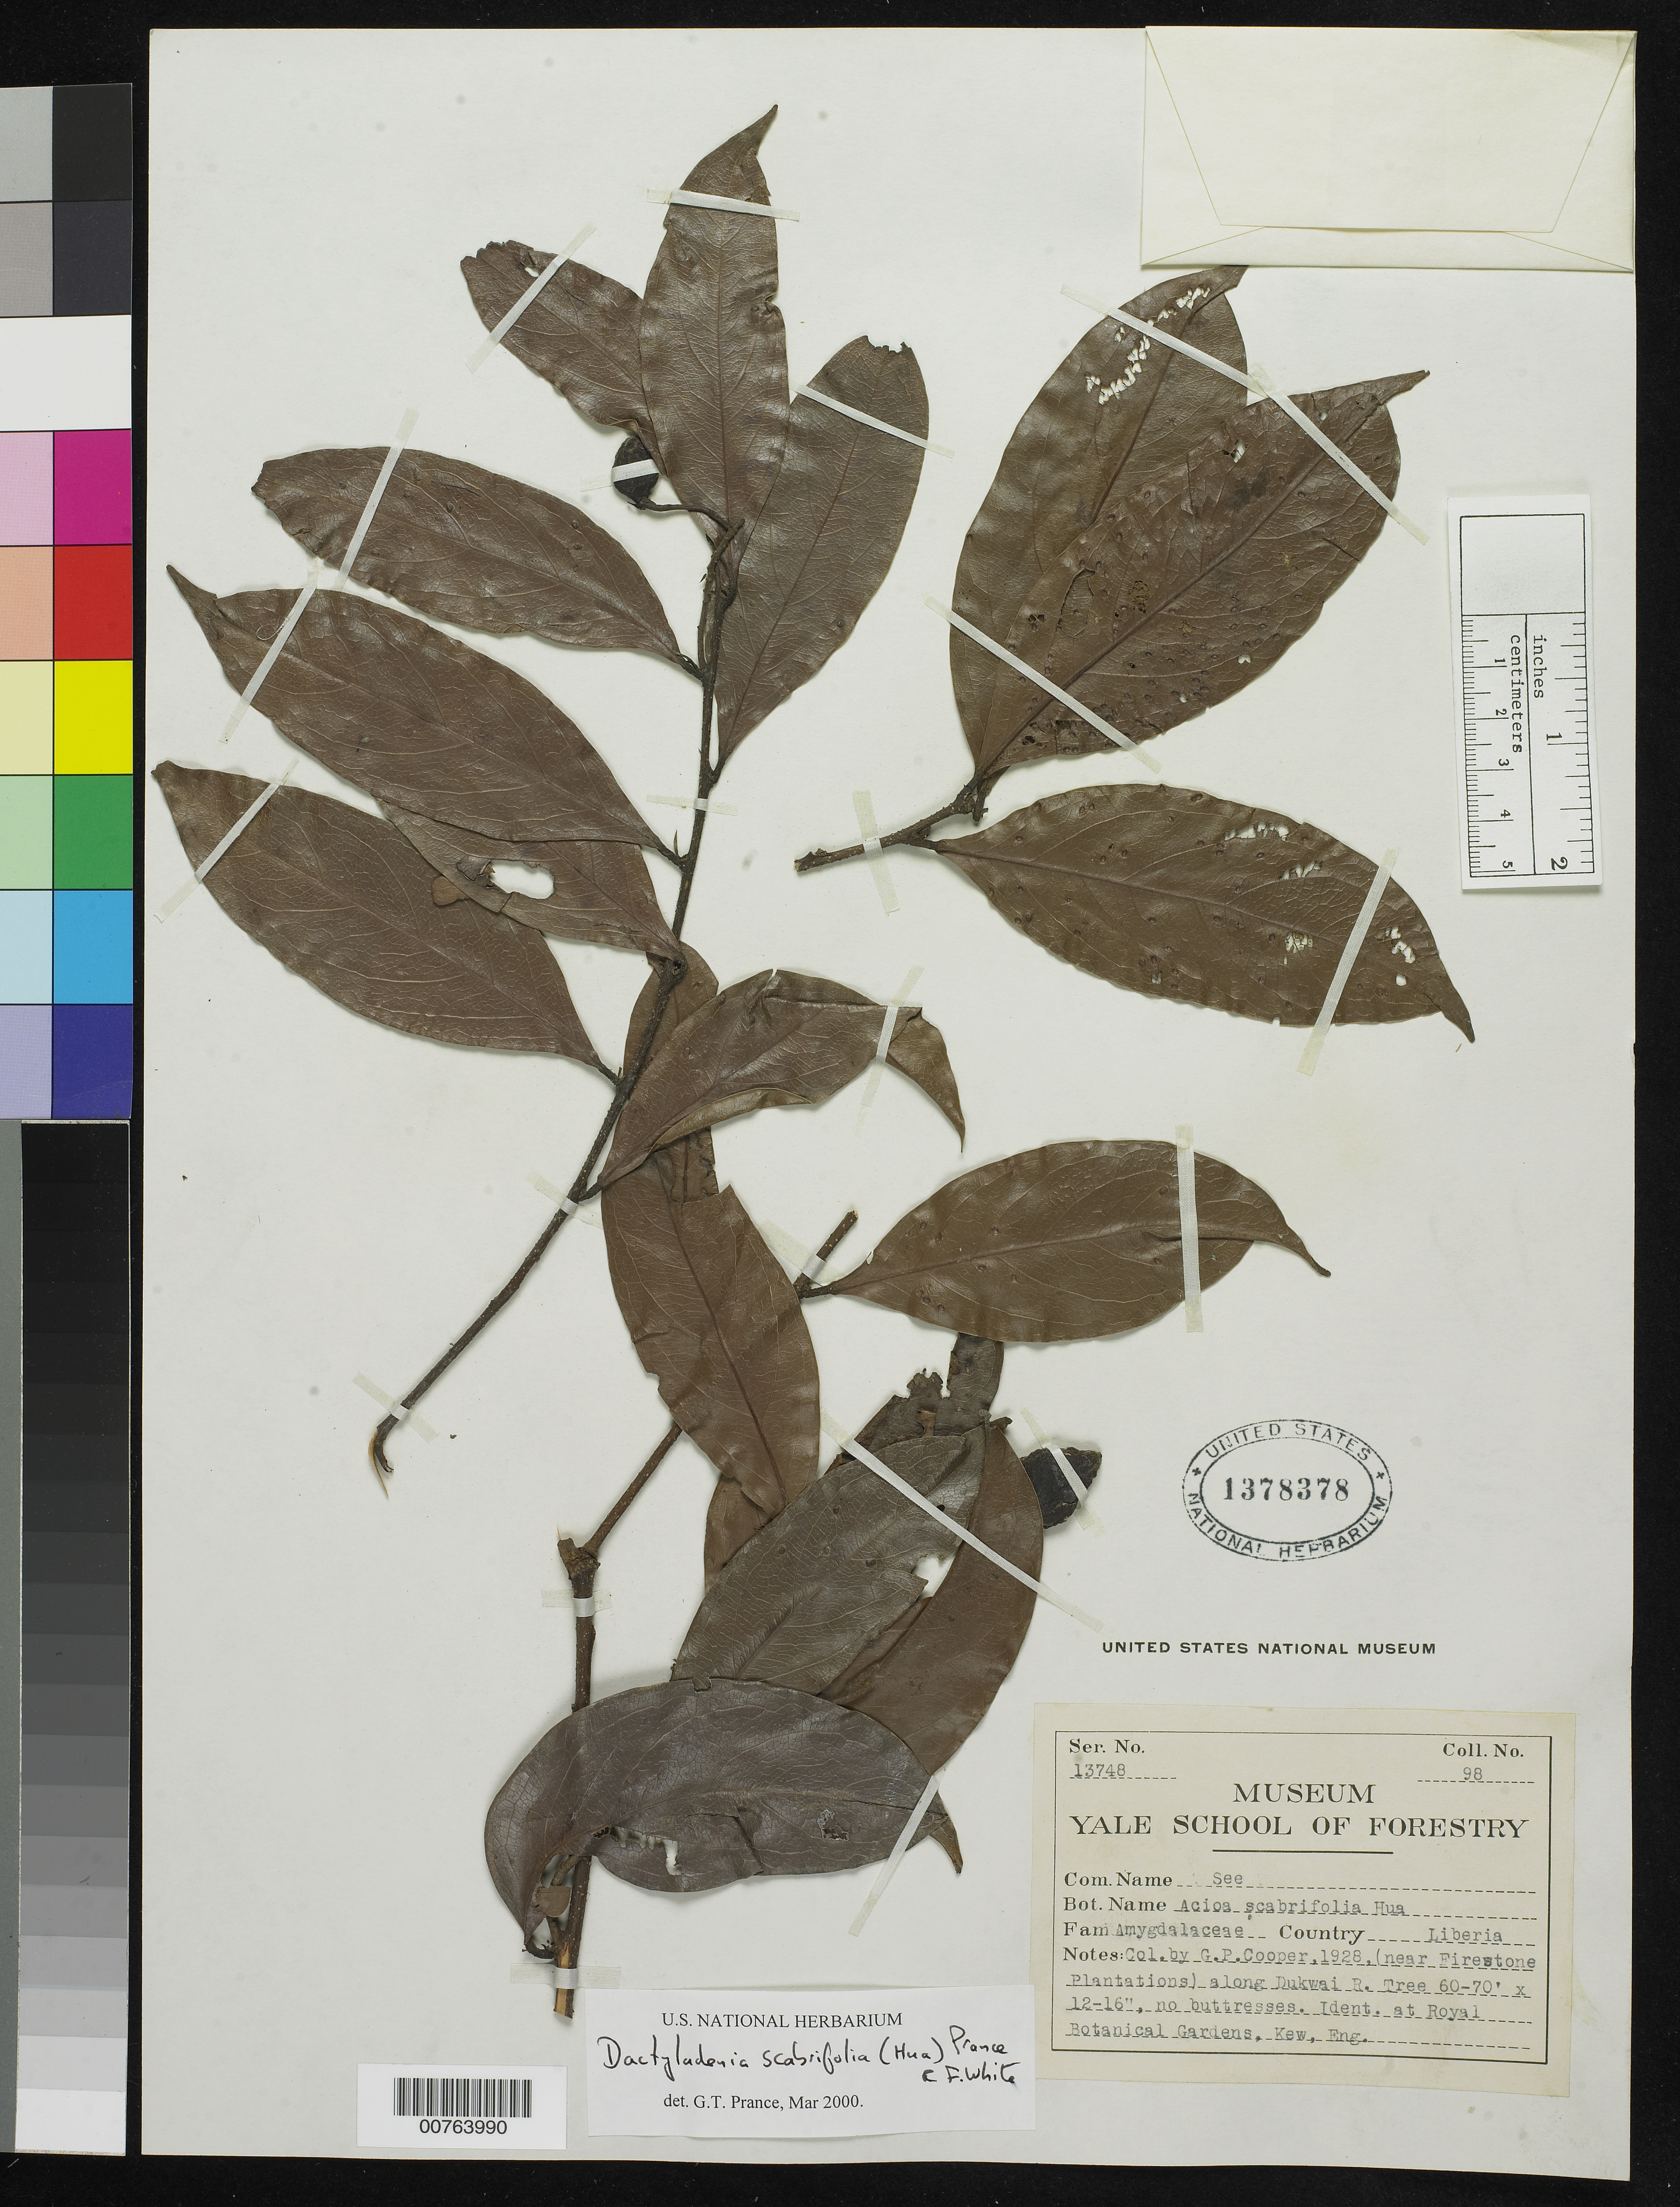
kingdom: Plantae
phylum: Tracheophyta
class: Magnoliopsida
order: Malpighiales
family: Chrysobalanaceae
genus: Dactyladenia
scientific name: Dactyladenia scabrifolia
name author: (Hua) Prance & F. White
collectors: G. Cooper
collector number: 98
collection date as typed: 1928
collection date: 1928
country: Liberia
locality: (near Firestone Plantations) along Dukwai River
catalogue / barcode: US 1378378